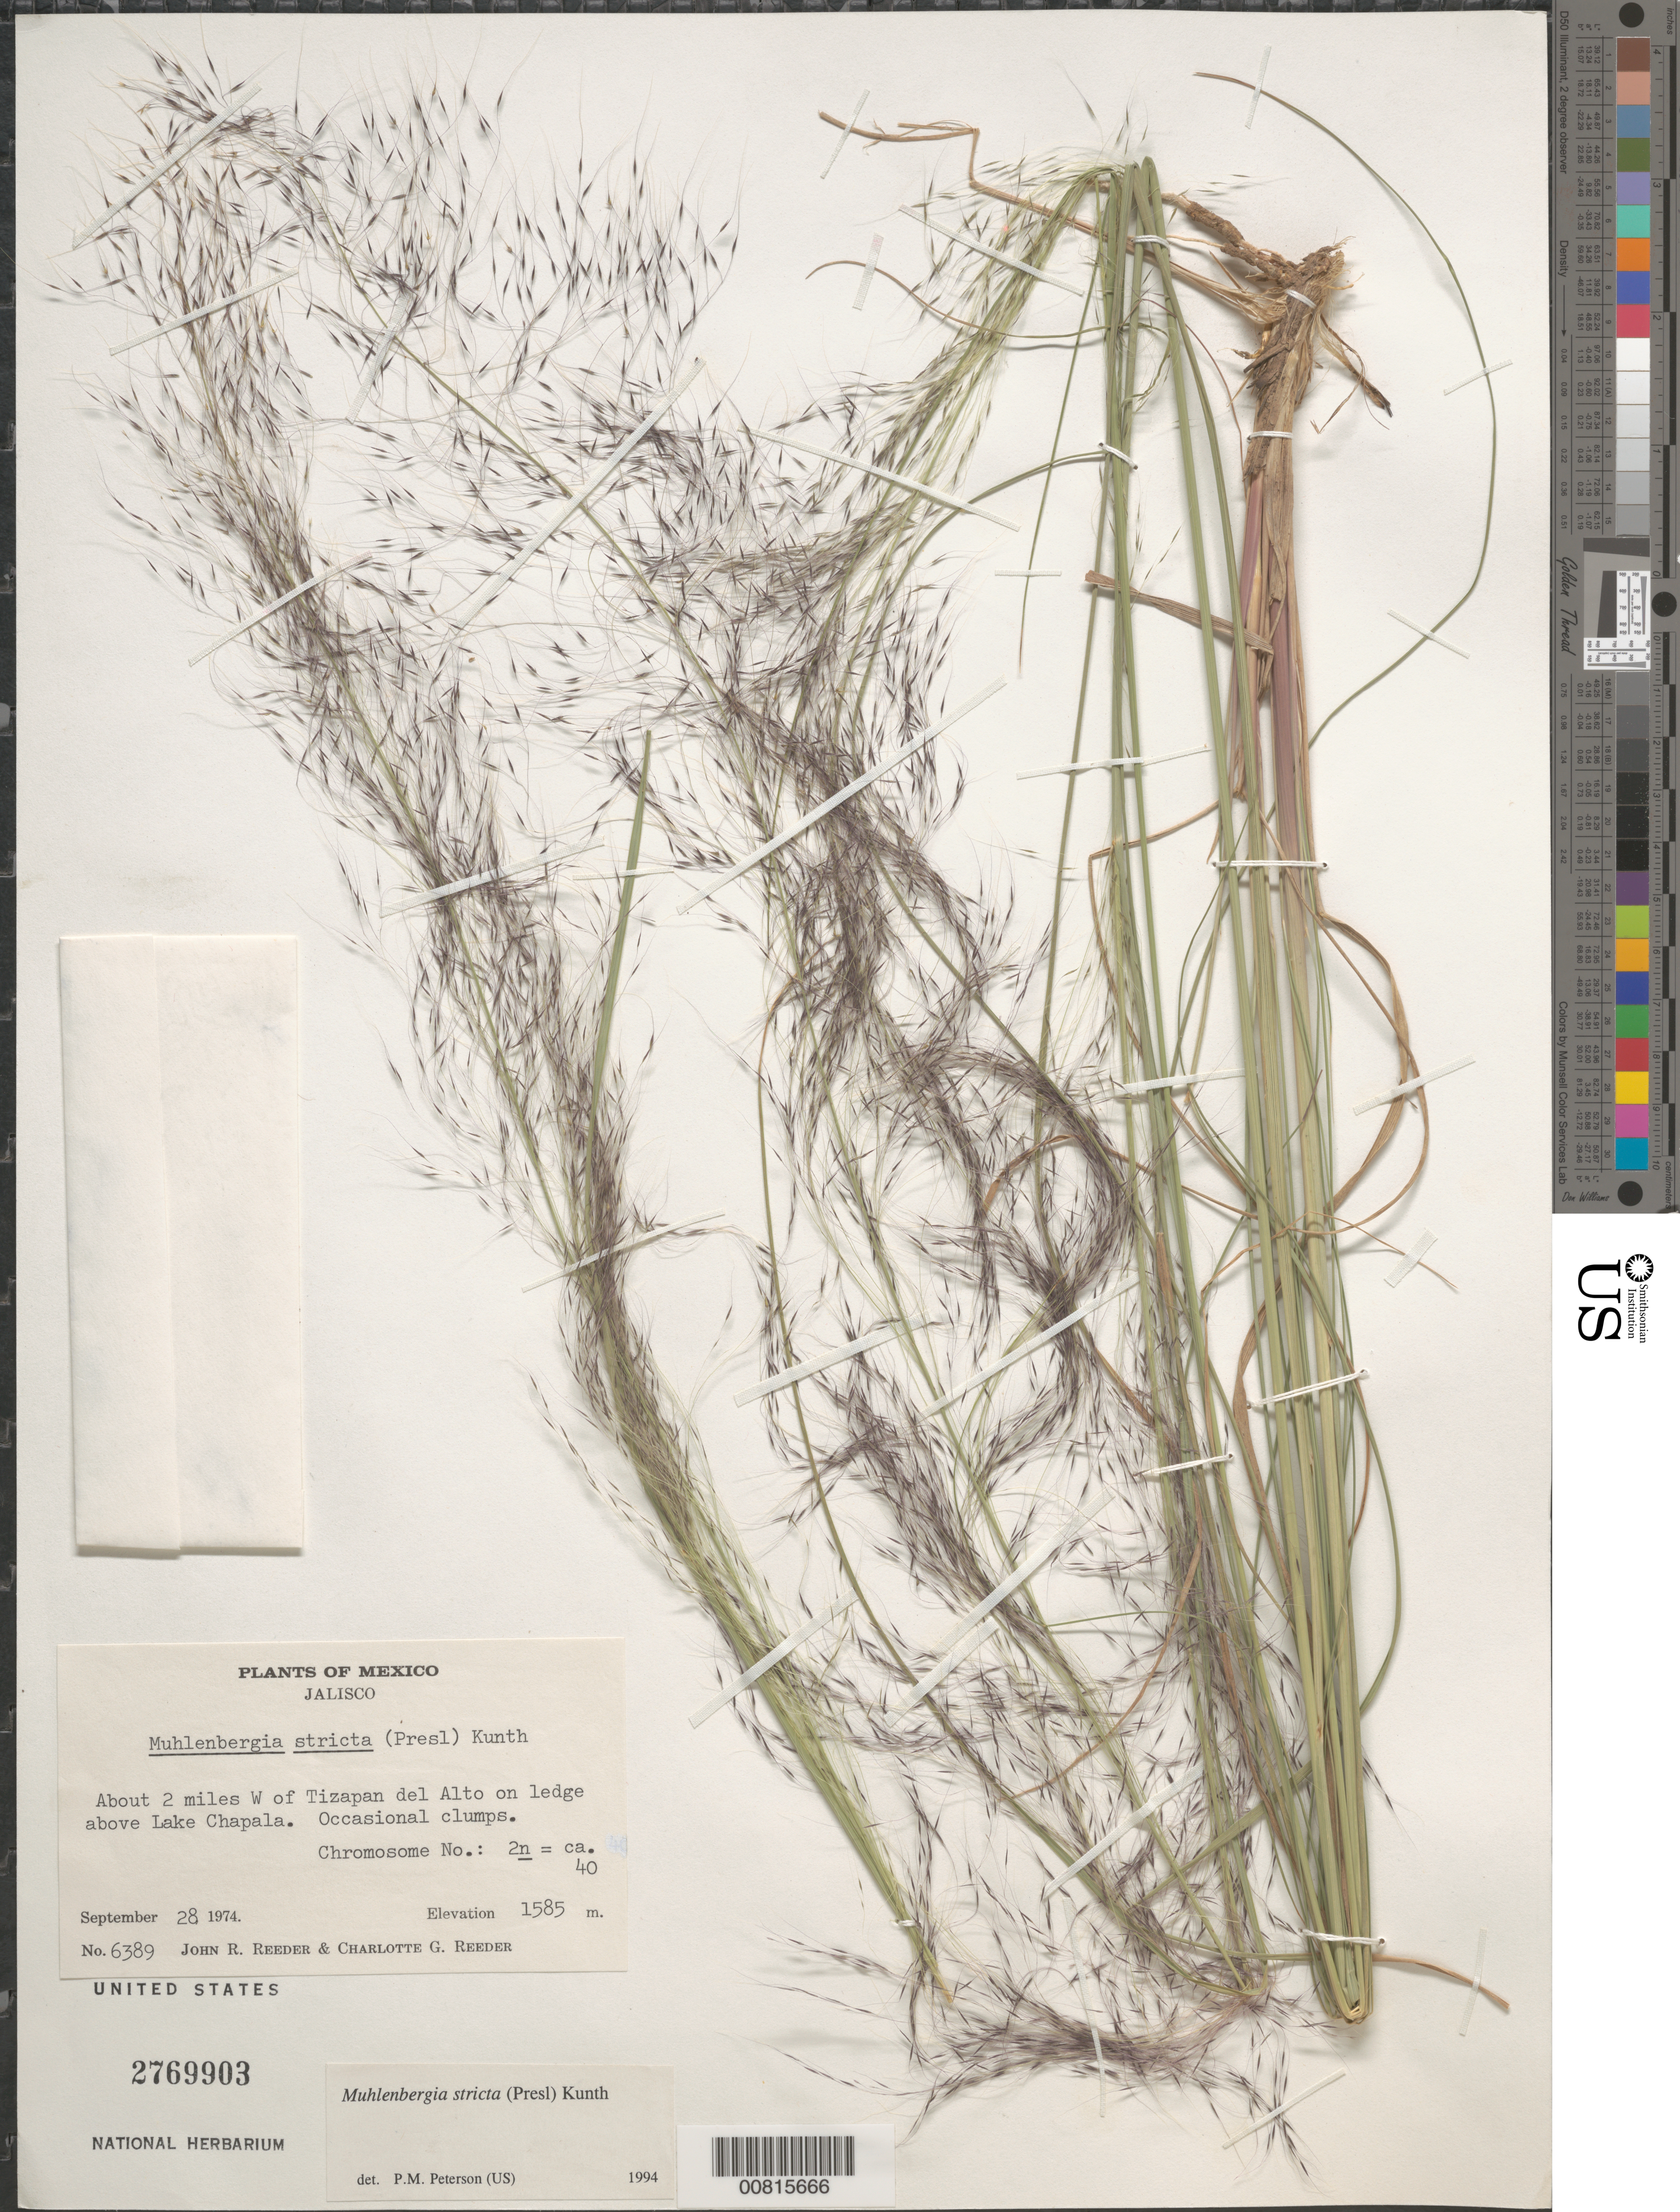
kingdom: Plantae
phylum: Tracheophyta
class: Liliopsida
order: Poales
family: Poaceae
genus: Muhlenbergia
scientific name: Muhlenbergia stricta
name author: (J. Presl) Kunth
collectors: C. G. Reeder & J. R. Reeder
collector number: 6389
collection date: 1974-09-28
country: Mexico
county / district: Tizapán del Alto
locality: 2 mi W of Tizapán del Alto, mpio. Tizapán del Alto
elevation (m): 1585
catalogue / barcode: US 2769903